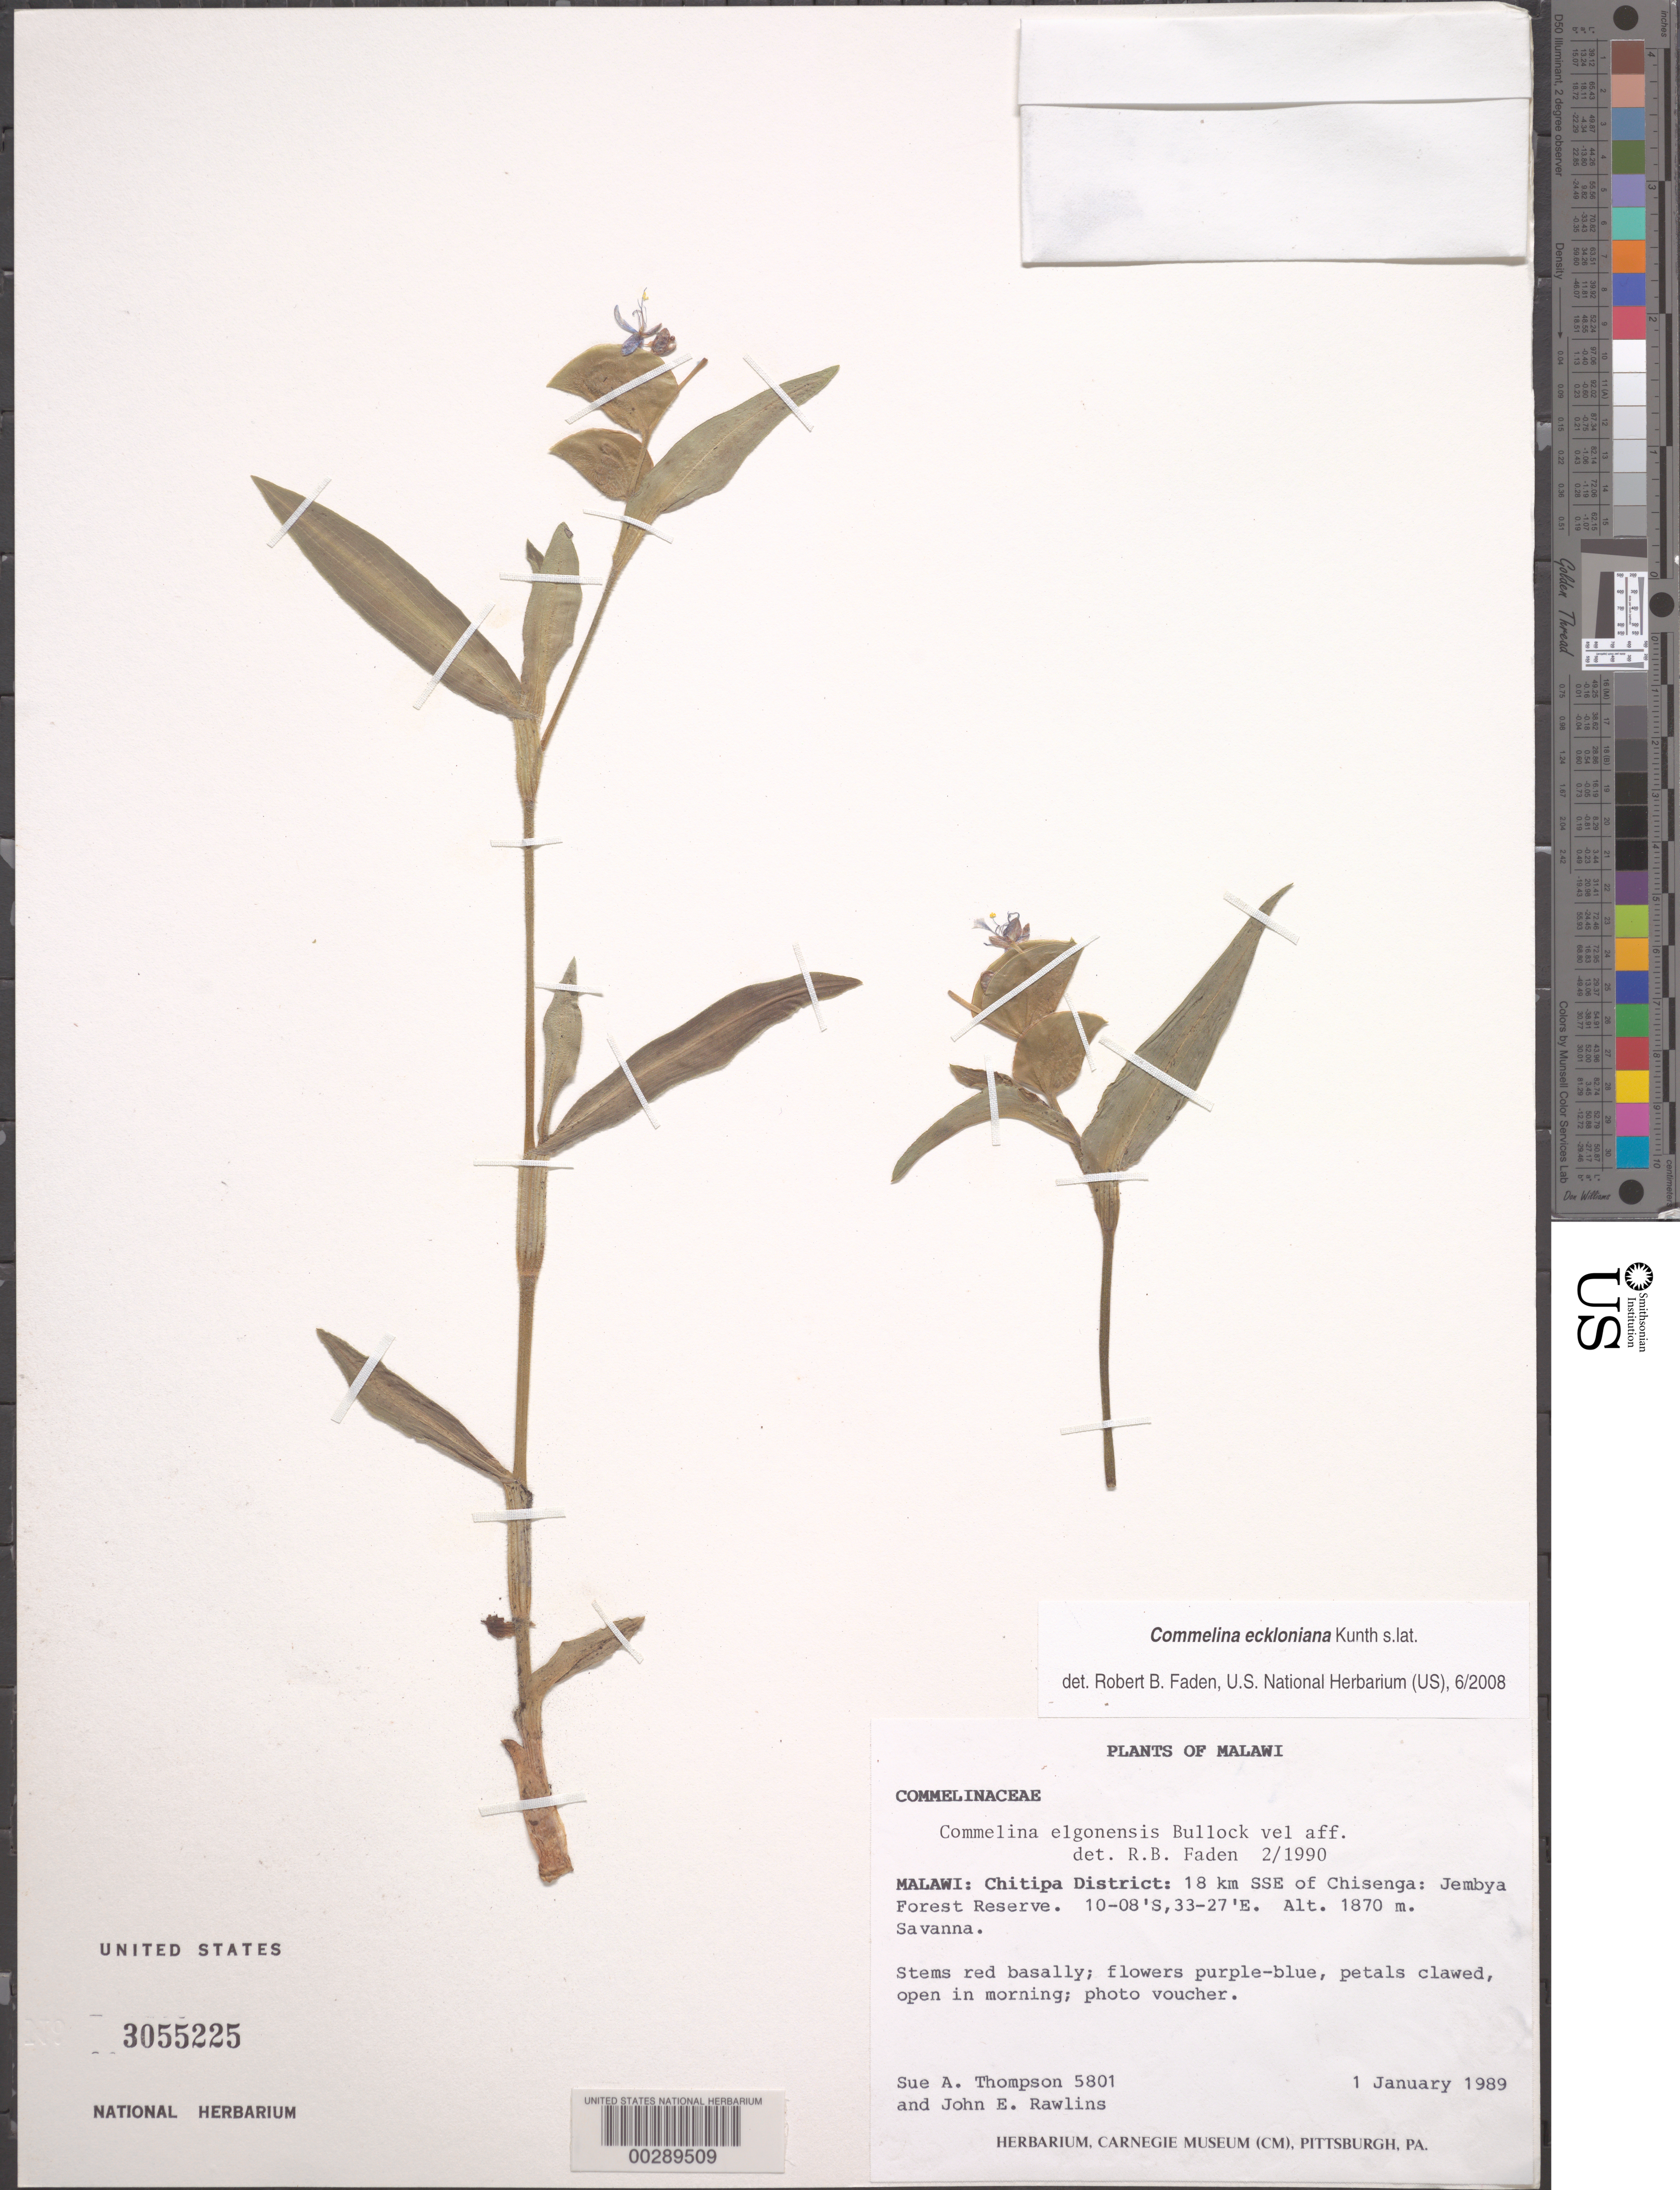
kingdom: Plantae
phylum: Tracheophyta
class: Liliopsida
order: Commelinales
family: Commelinaceae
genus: Commelina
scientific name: Commelina eckloniana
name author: Kunth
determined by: Faden, Robert B., (US), Smithsonian Institution - National Museum of Natural History (UNITED STATES)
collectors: S. A. Thompson & J. Rawlins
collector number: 5801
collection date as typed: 01 Jan 1989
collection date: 1989-01-01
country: Malawi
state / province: Northern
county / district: Chitipa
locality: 18 km sse of chisenga; jembya forest reserve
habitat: Savanna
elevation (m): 1870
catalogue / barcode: US 3055225